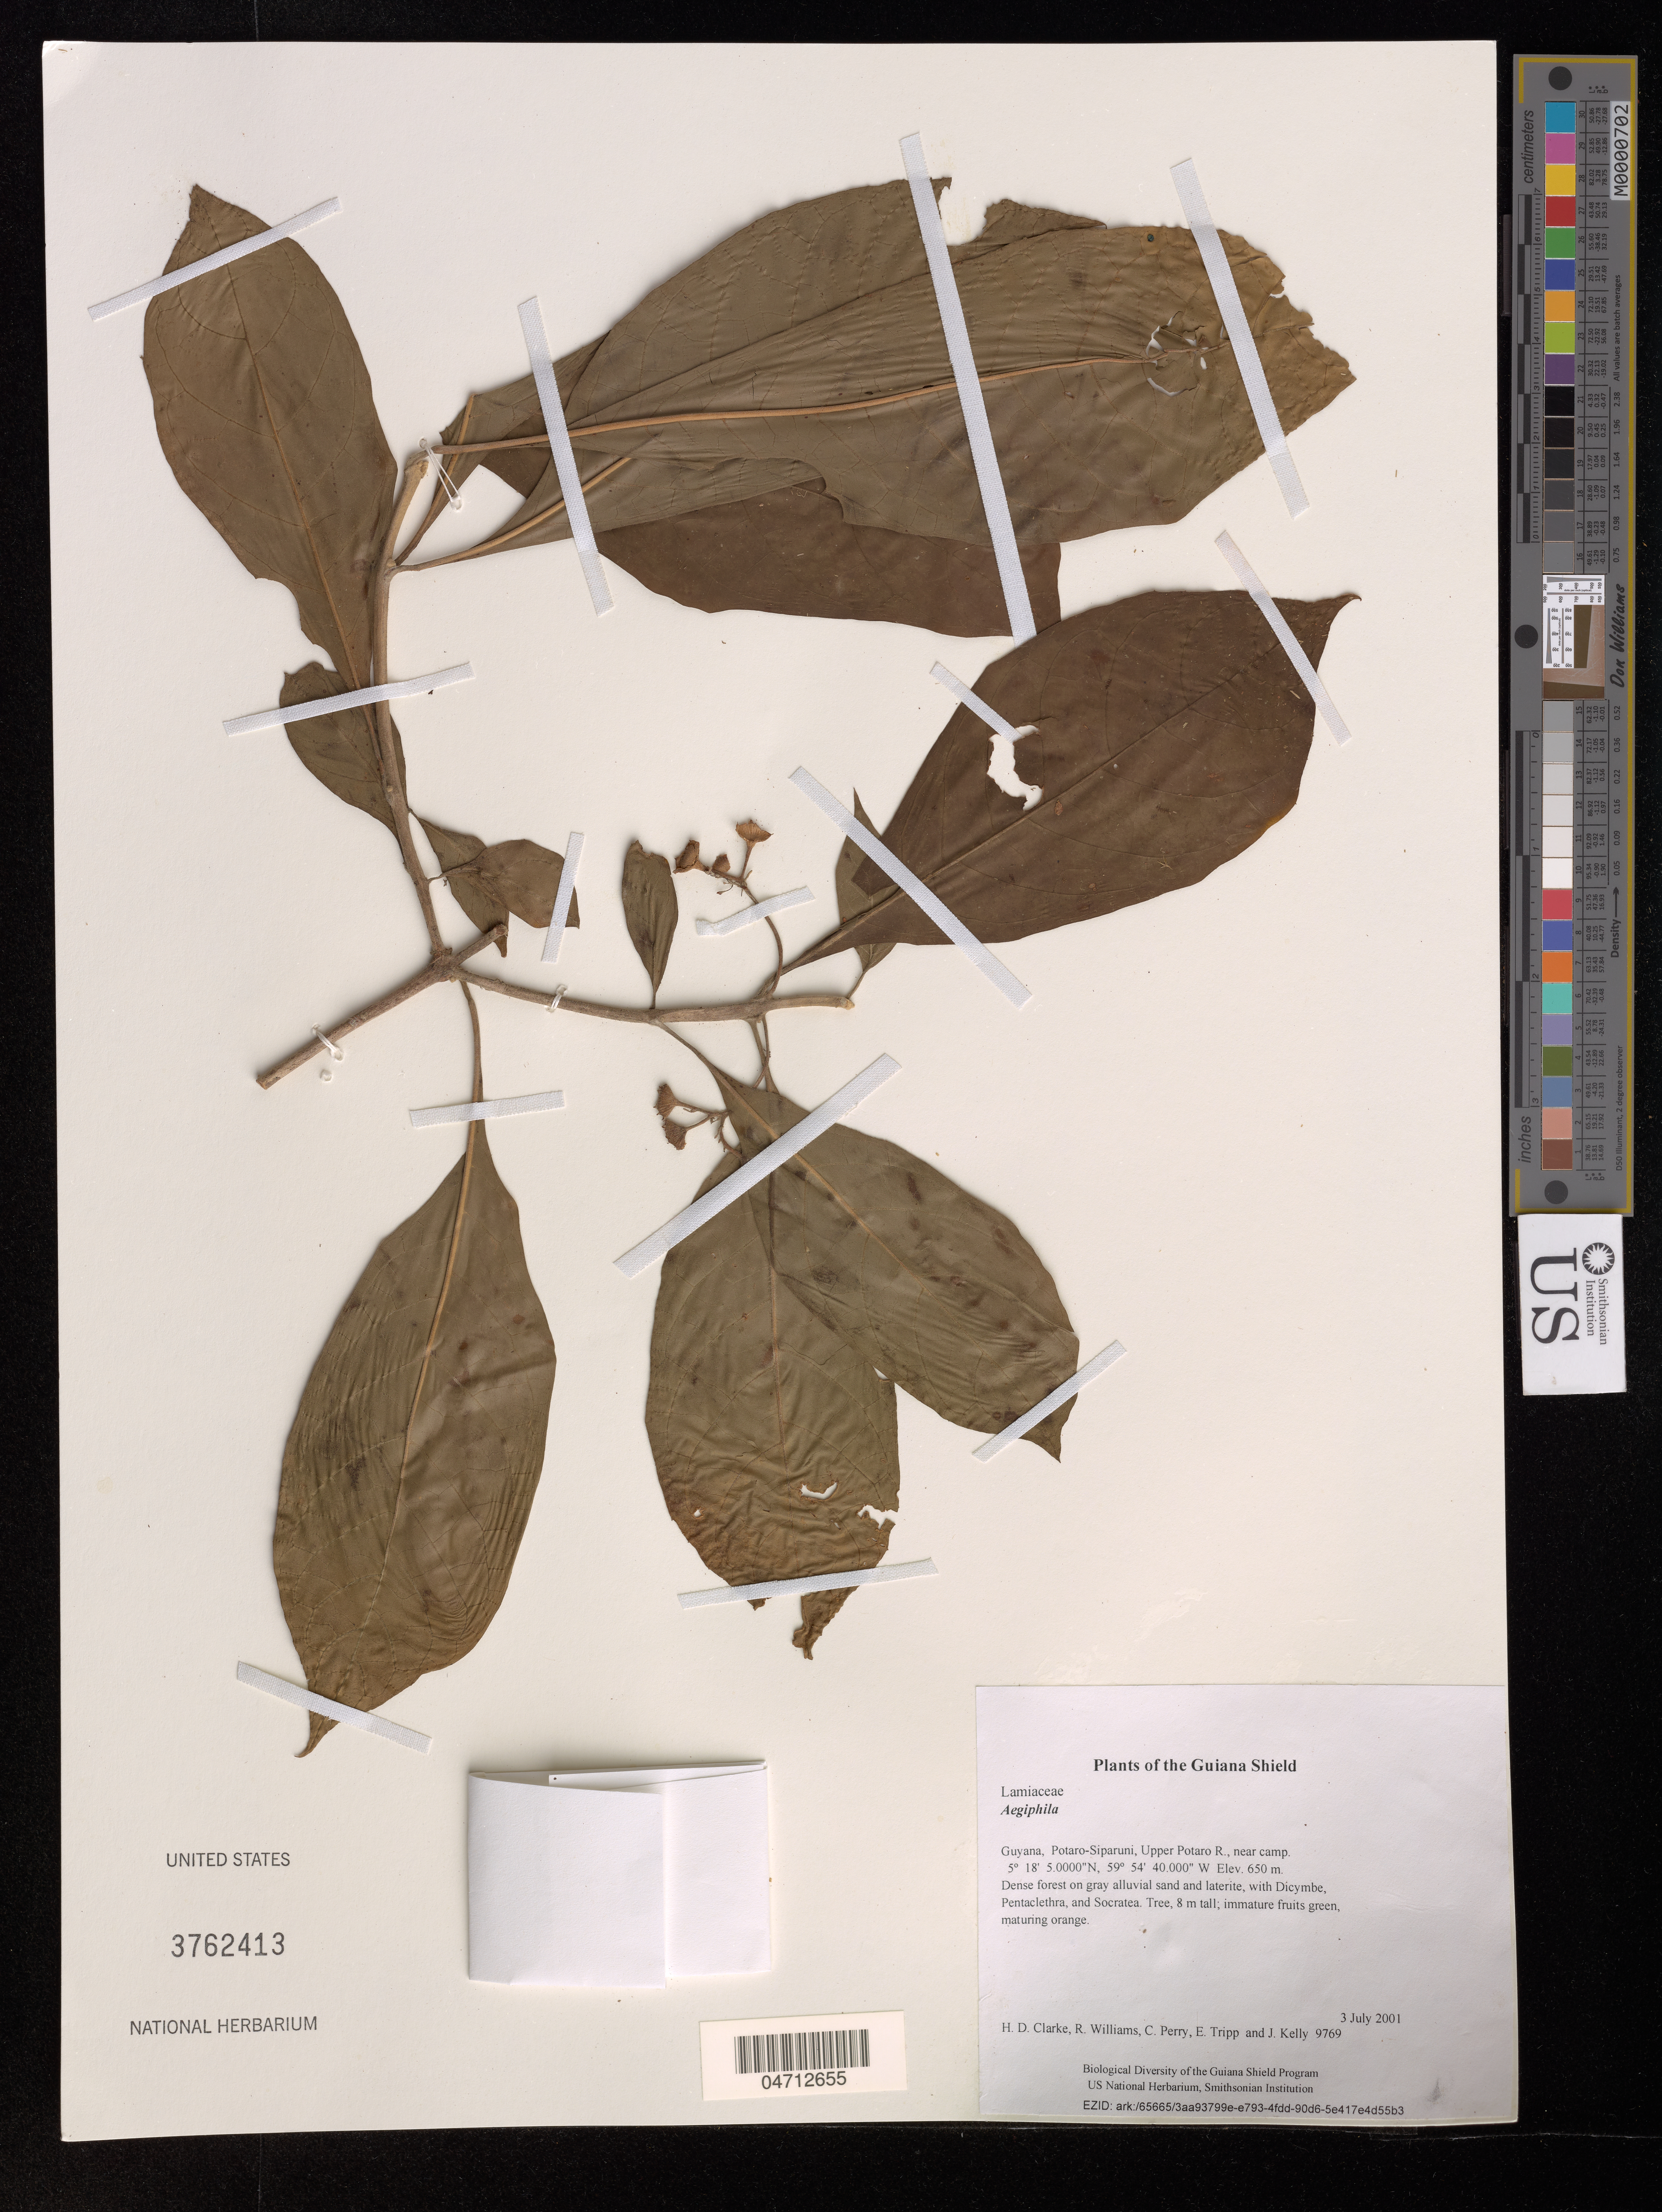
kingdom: Plantae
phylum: Tracheophyta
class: Magnoliopsida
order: Lamiales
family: Lamiaceae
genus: Aegiphila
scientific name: Aegiphila sp.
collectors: H. D. Clarke, R. Williams, C. Perry, E. Tripp & J. Kelly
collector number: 9769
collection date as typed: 3 July 2001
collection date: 2001-07-03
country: Guyana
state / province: Potaro-Siparuni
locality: Upper Potaro R., near camp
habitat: Dense forest on gray alluvial sand and laterite, with Dicymbe, Pentaclethra, and Socratea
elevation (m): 650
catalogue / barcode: US 3762413